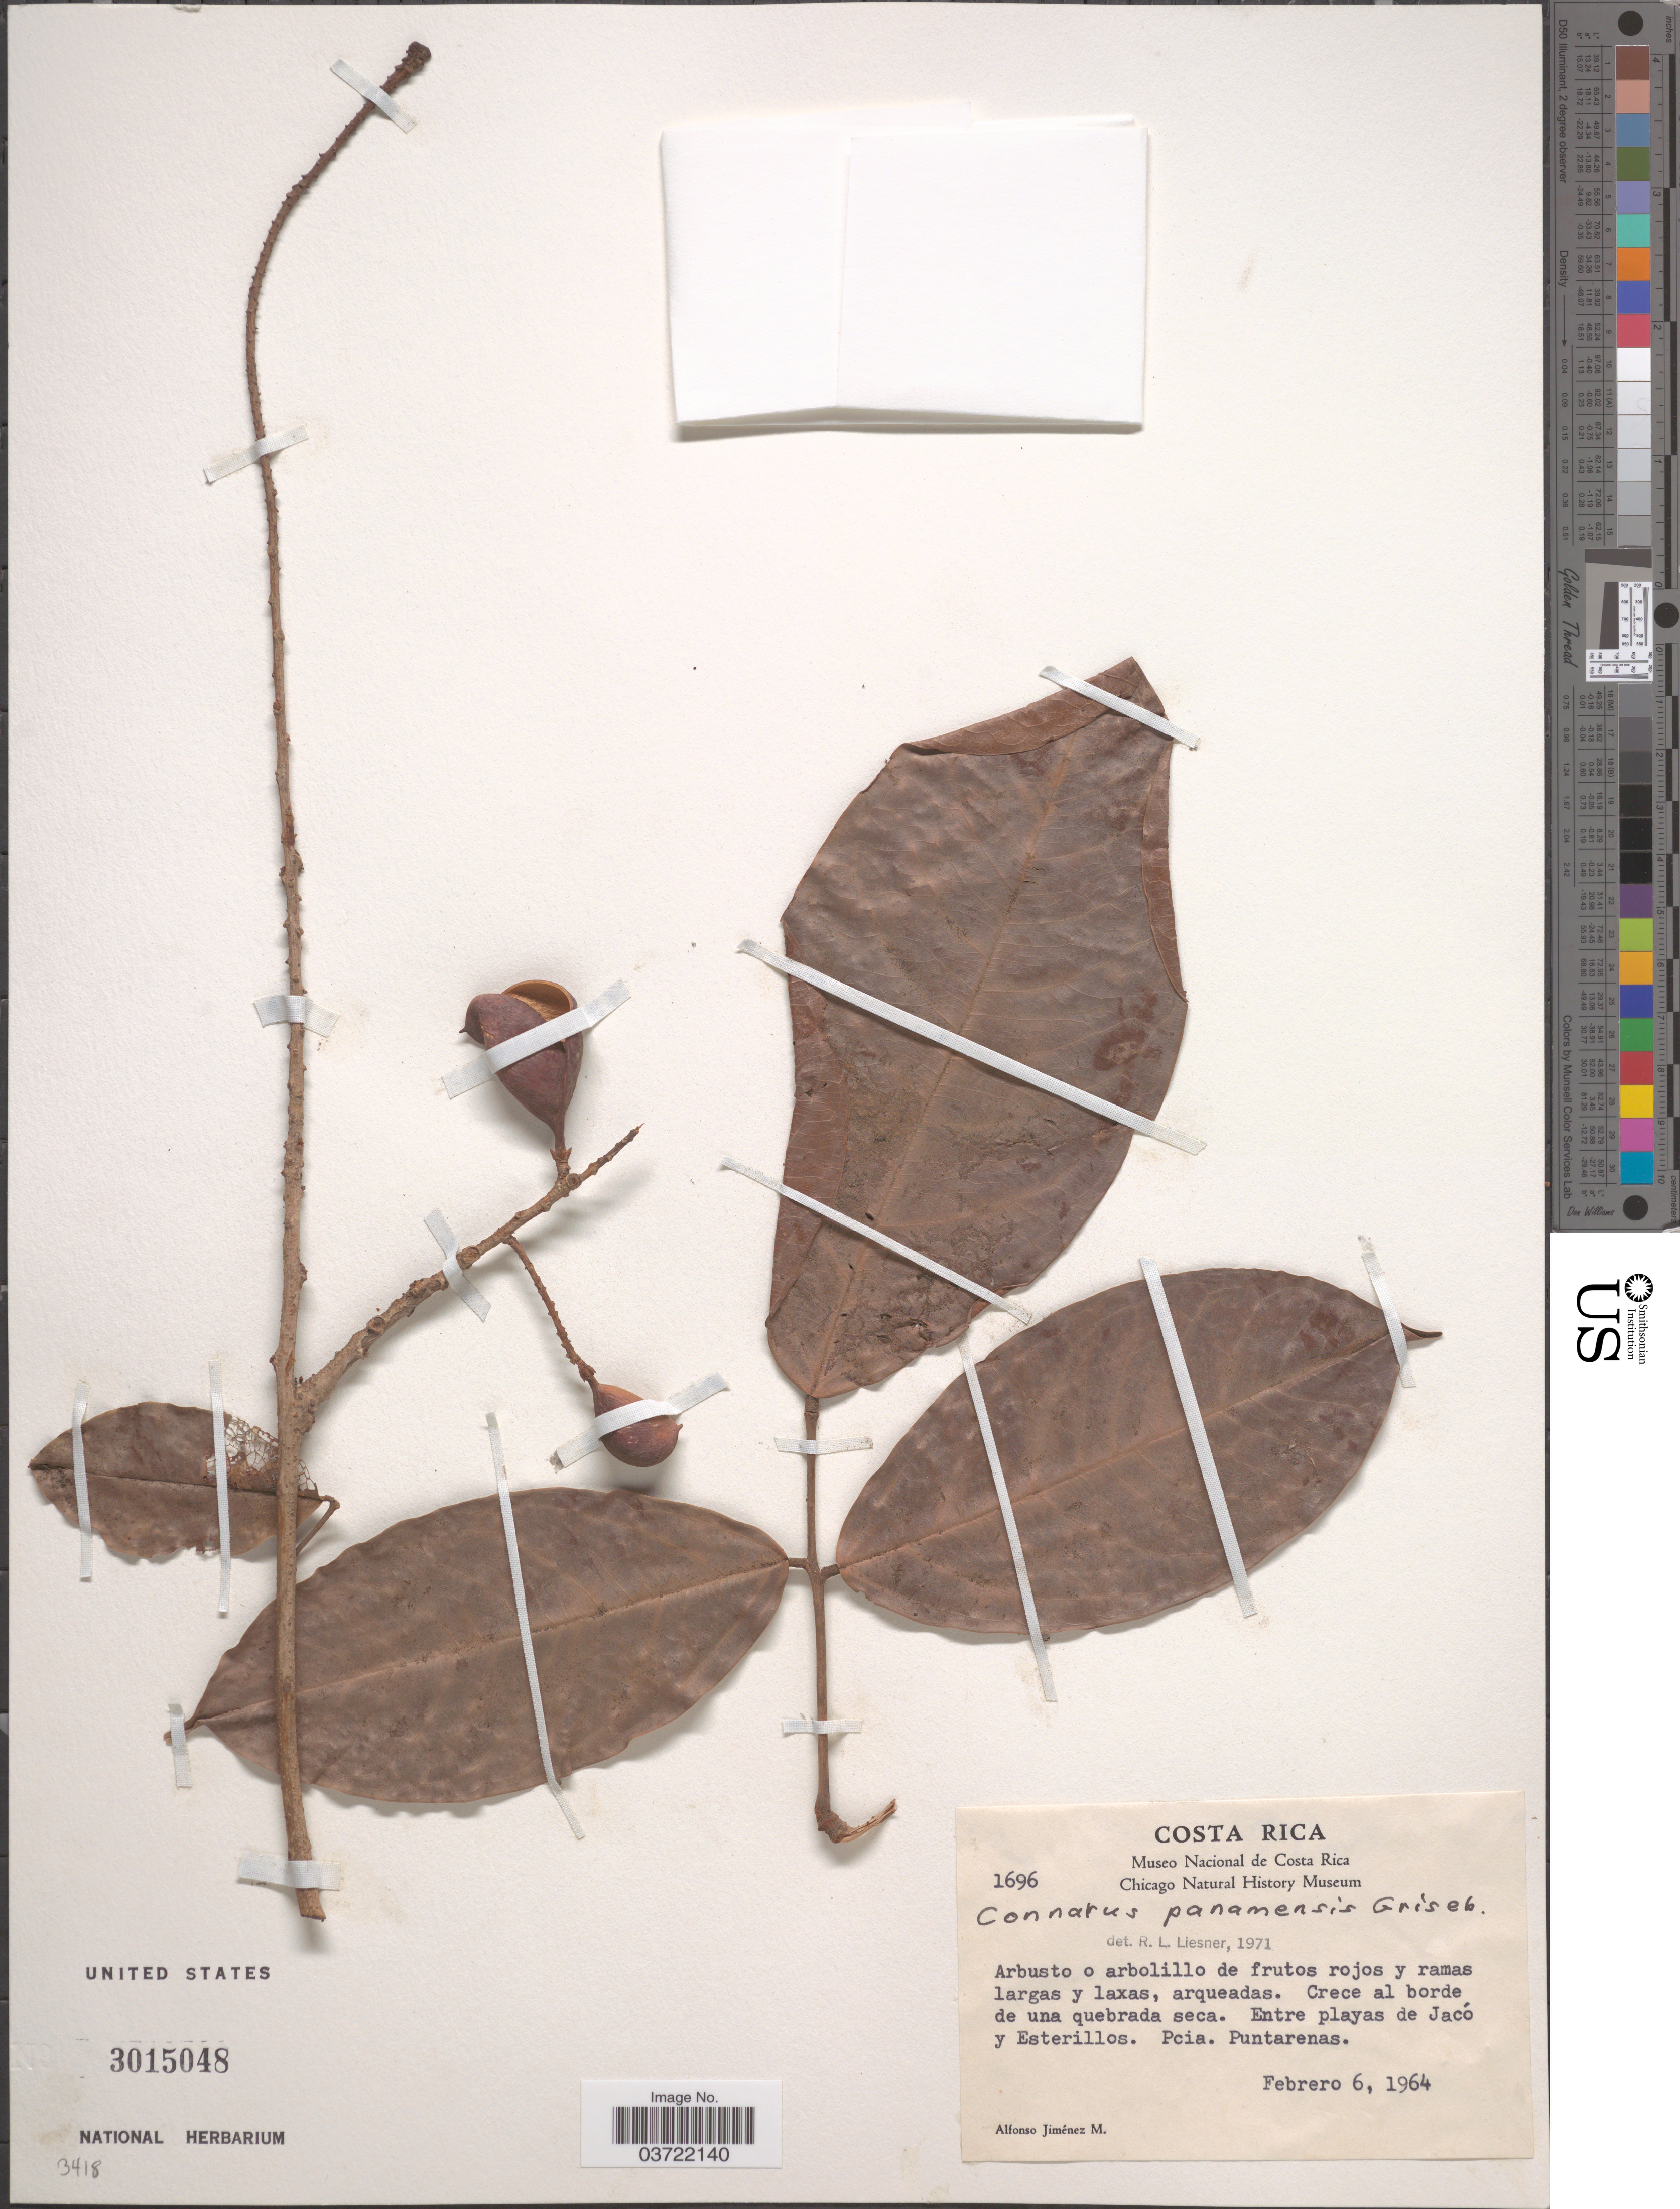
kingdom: Plantae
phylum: Tracheophyta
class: Magnoliopsida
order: Oxalidales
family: Connaraceae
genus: Connarus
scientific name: Connarus panamensis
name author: Turcz.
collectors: A. Jimenez M.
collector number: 1696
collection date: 1964-02-06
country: Costa Rica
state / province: Puntarenas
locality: Crece al borde de una quebrada seca. Entre playas de Jacó y Esterillos. Pcia. Puntarenas.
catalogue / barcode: US 3015048